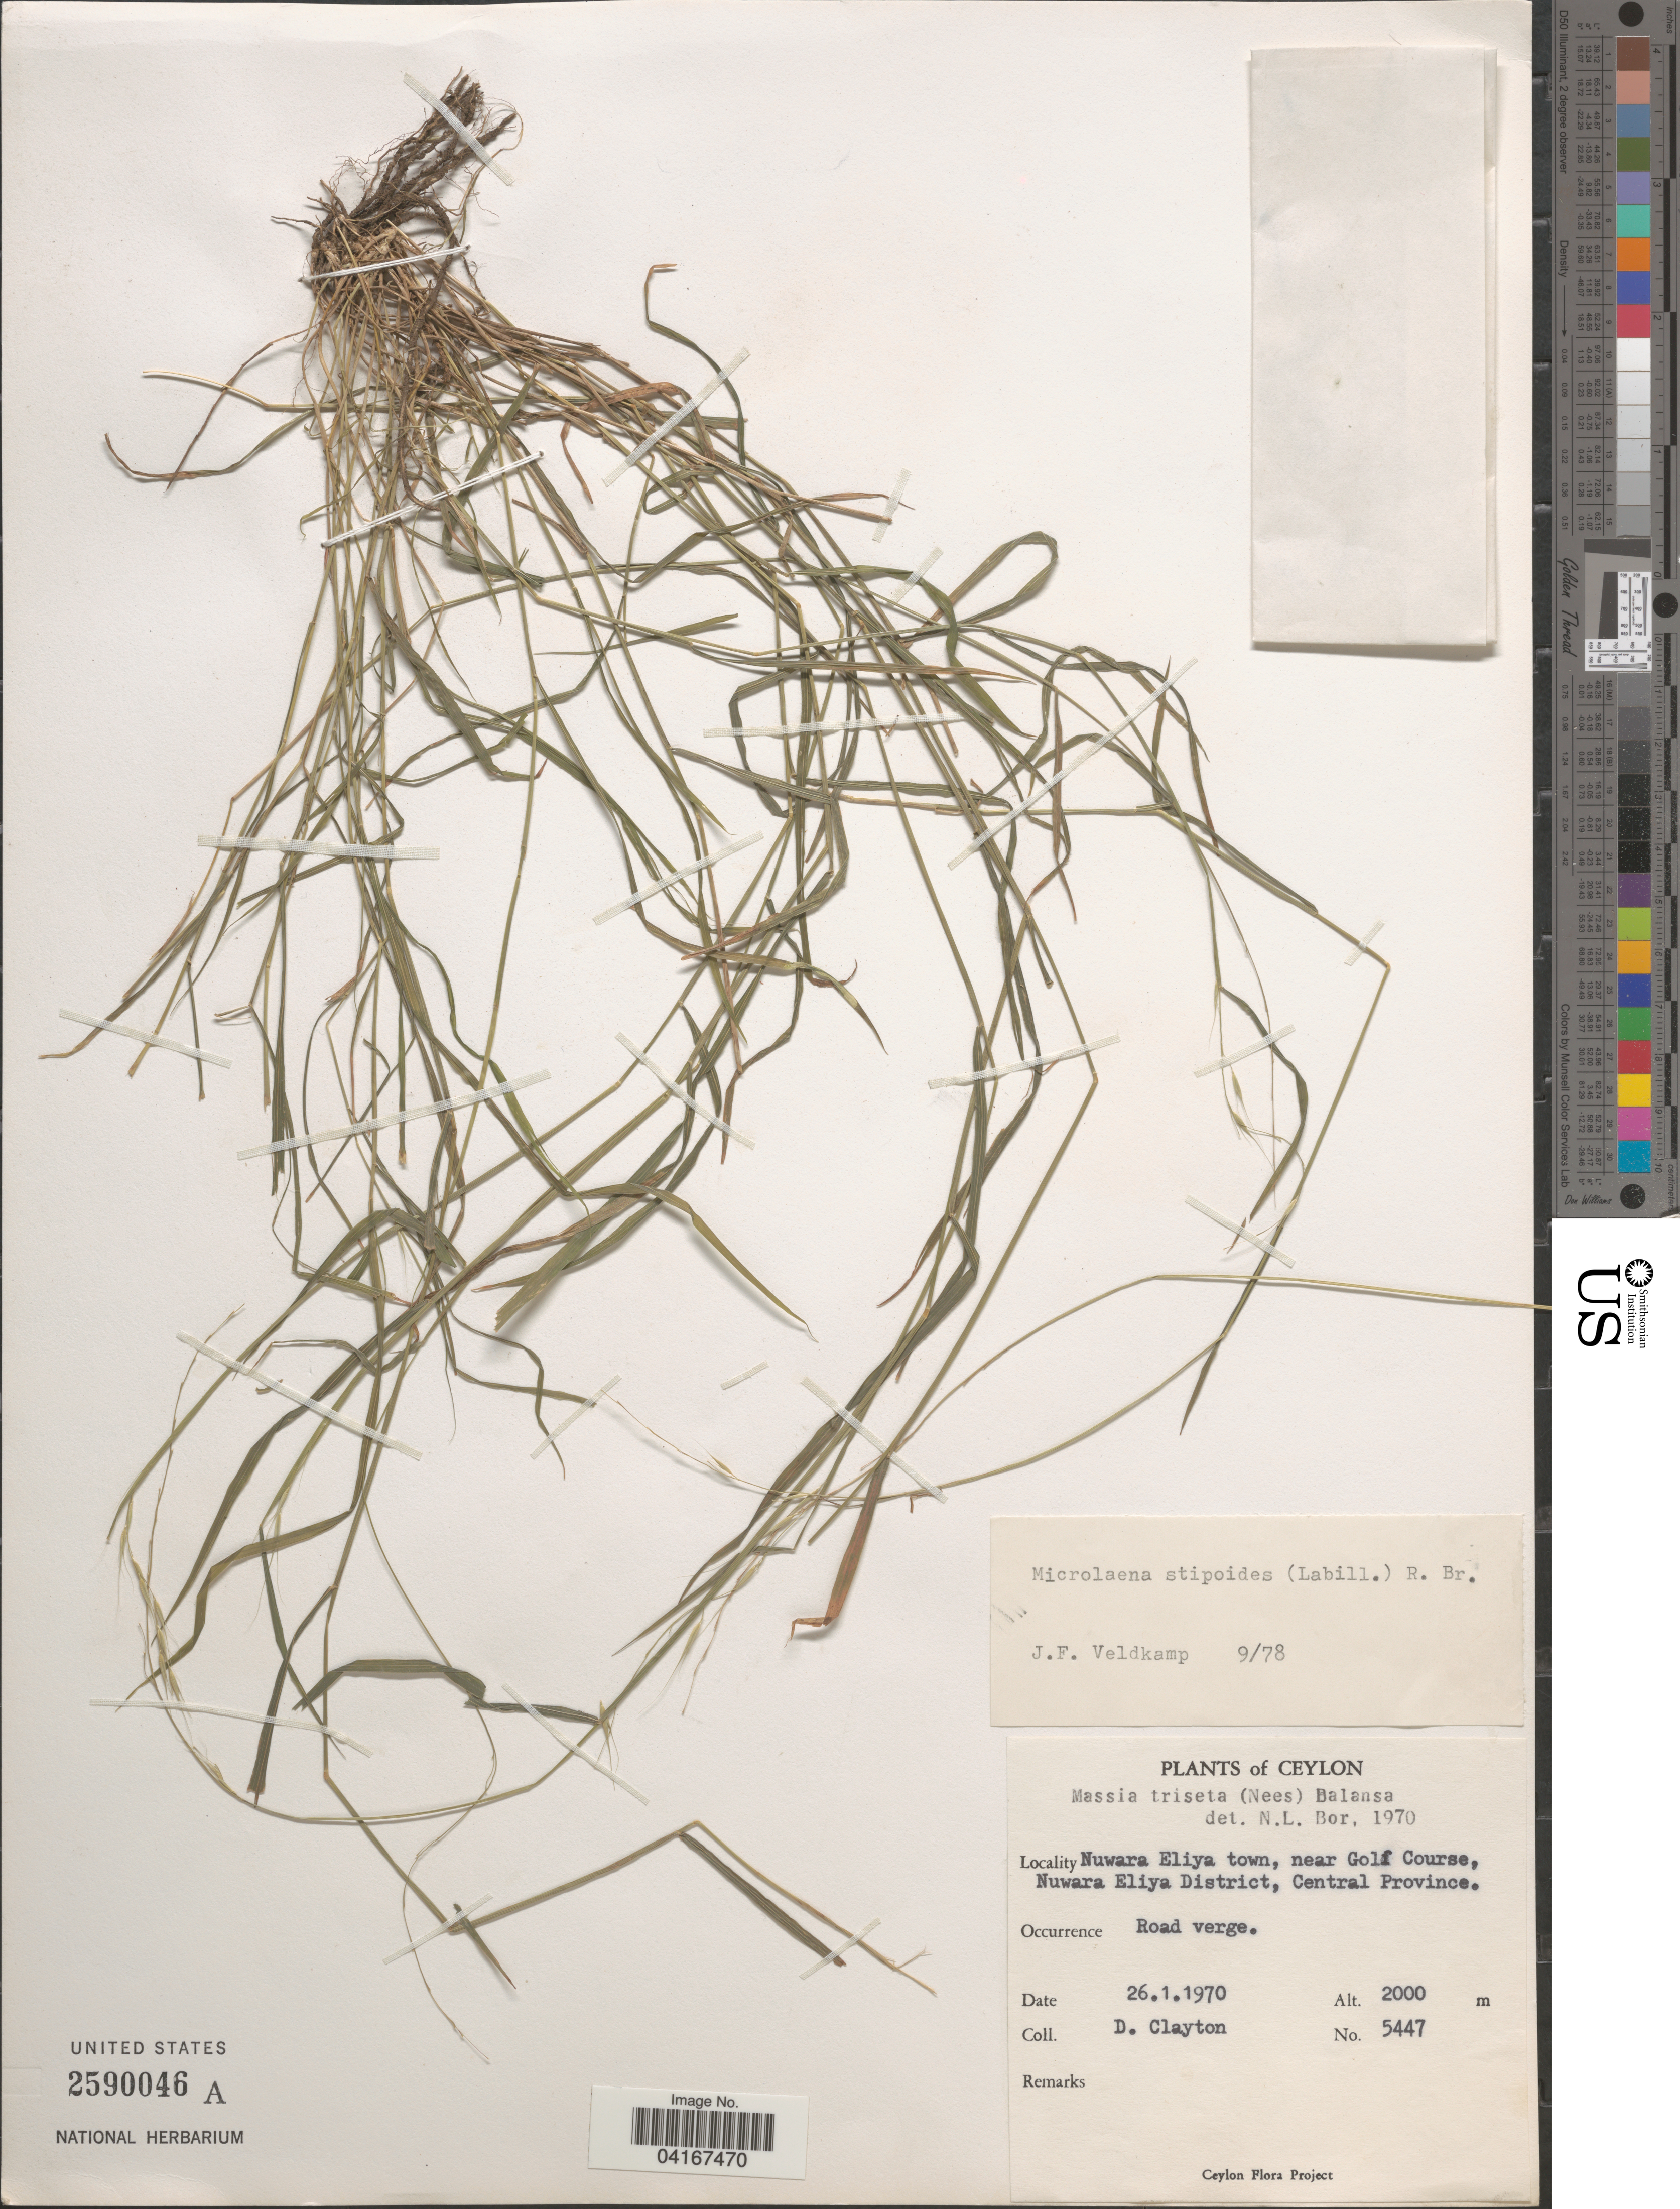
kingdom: Plantae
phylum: Tracheophyta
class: Liliopsida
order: Poales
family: Poaceae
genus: Microlaena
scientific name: Microlaena stipoides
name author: (Labill.) R. Br.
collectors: D. Clayton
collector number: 5447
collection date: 1970-01-26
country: Sri Lanka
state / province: Central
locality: Ceylon. Nuwara Eliya town, near Golf Course, Nuwara Eliya District.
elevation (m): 2000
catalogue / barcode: US 2590046A